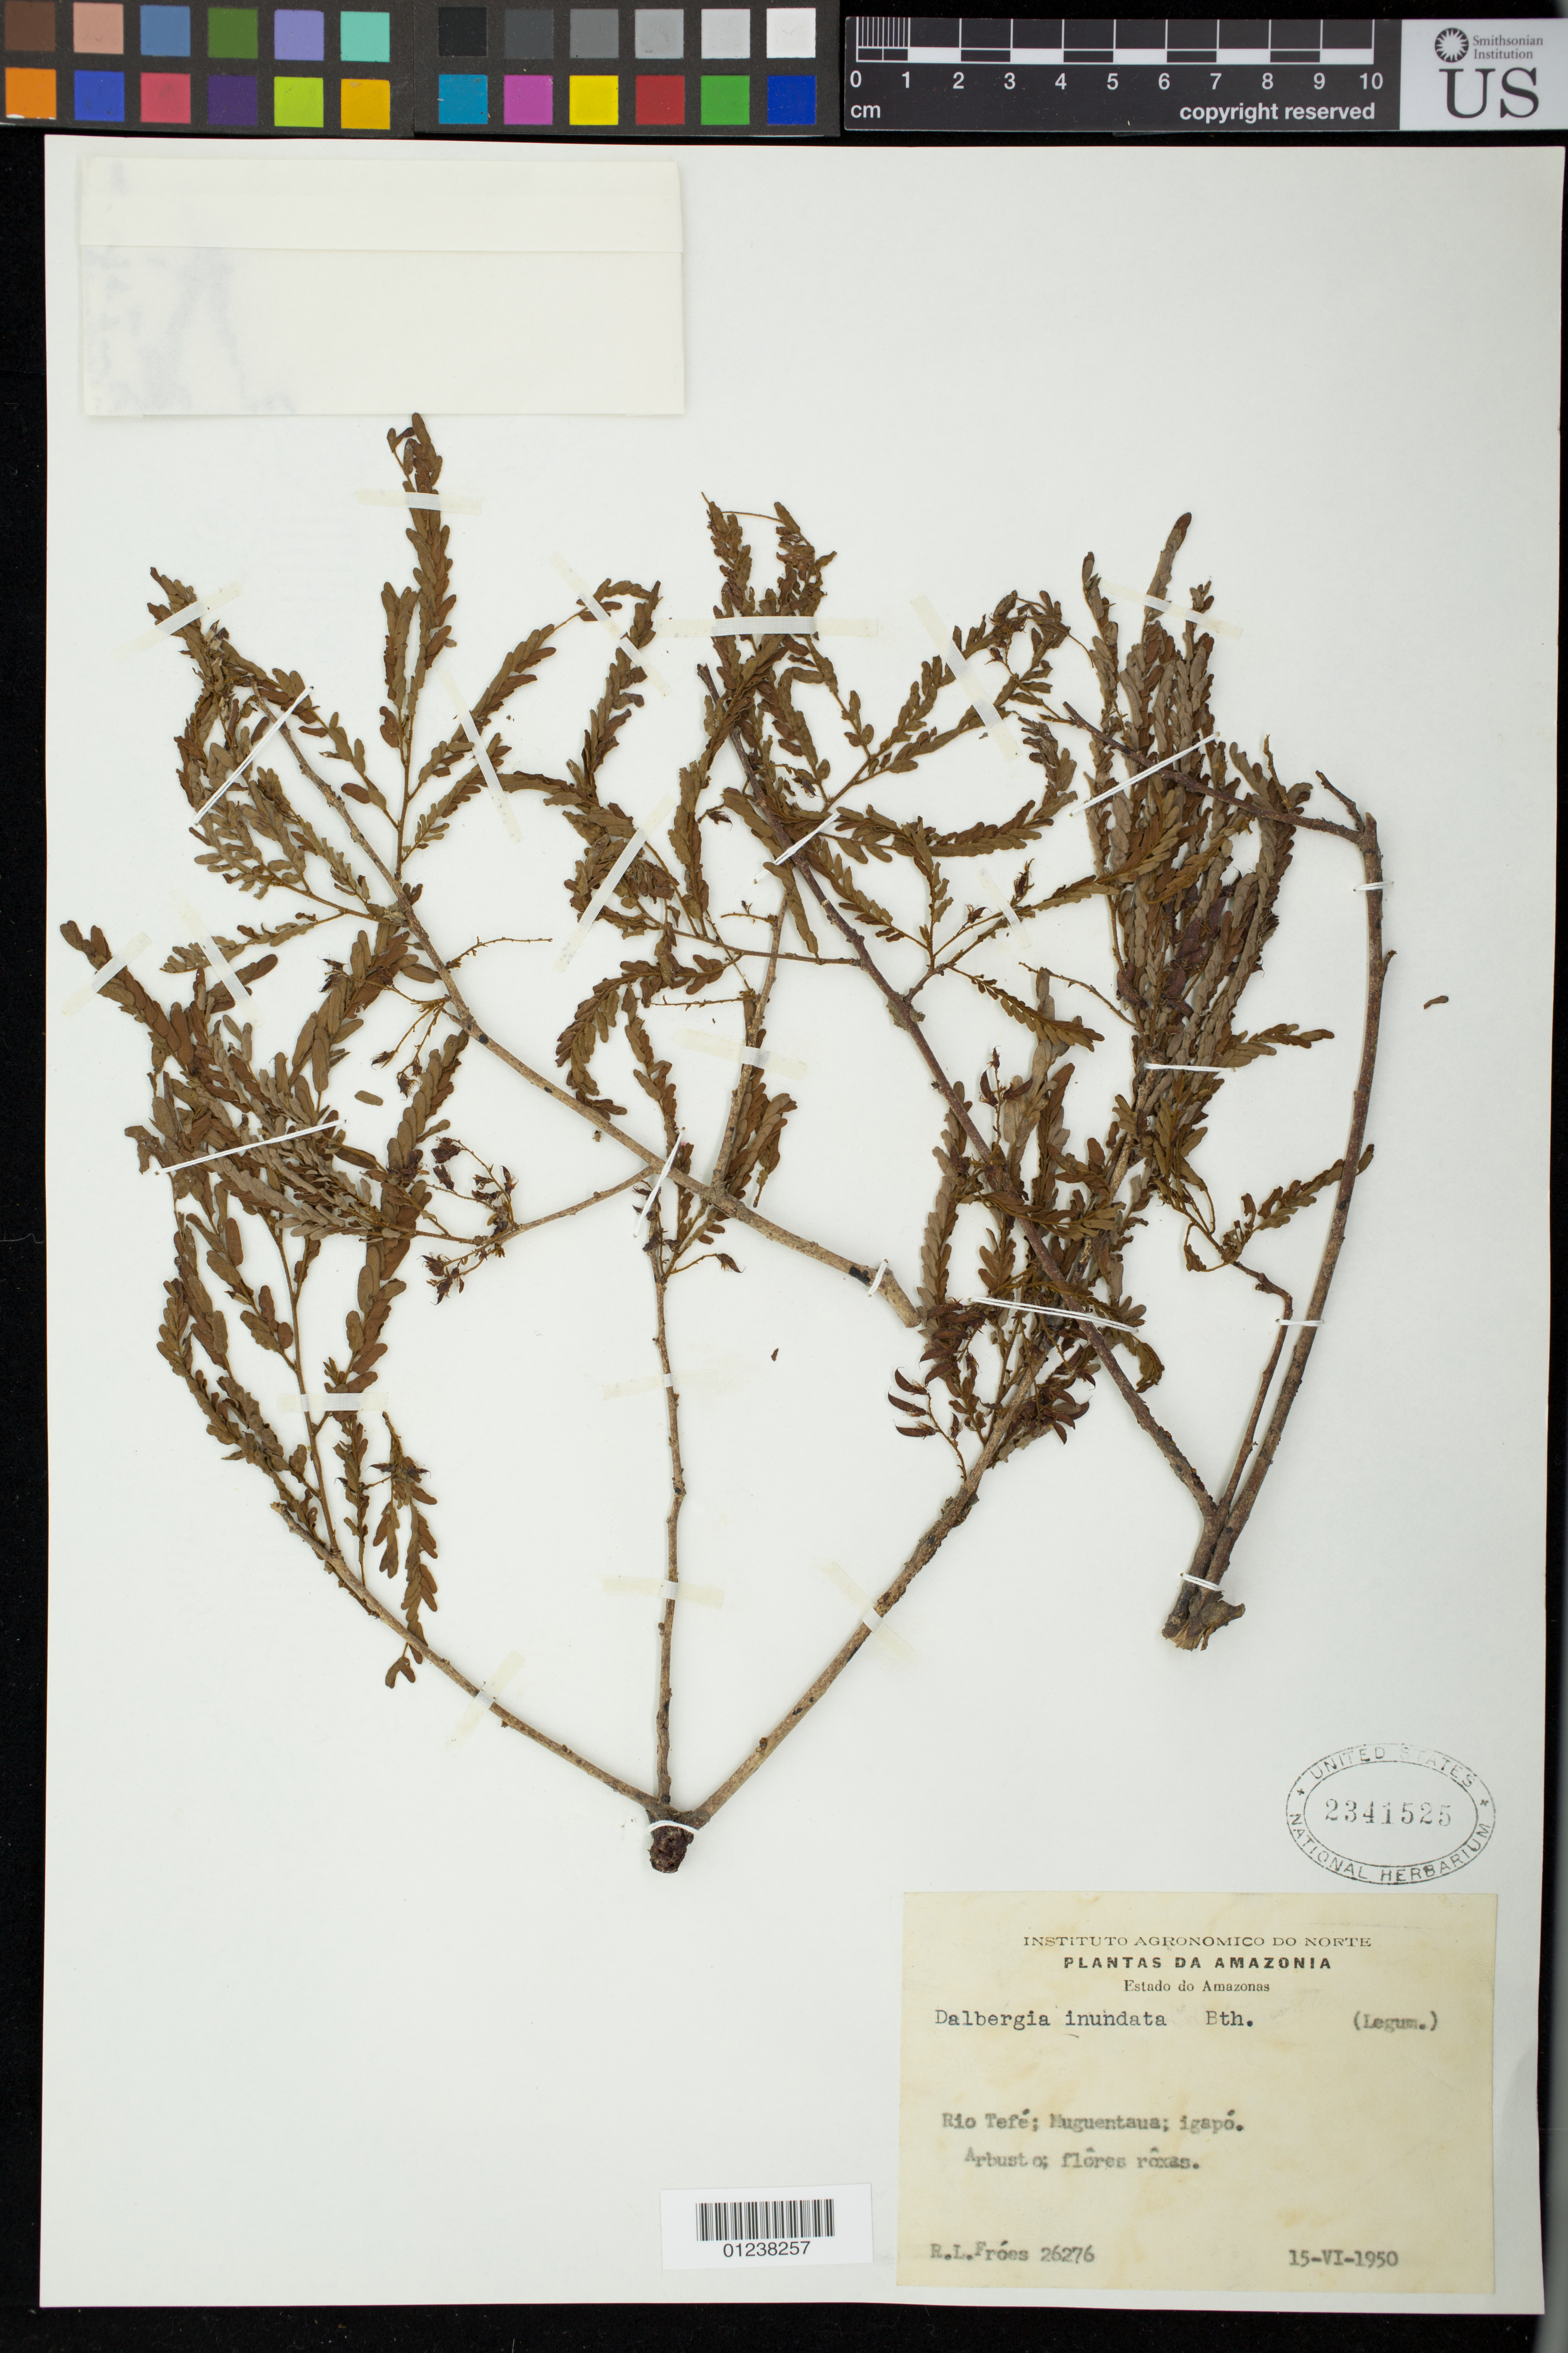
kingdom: Plantae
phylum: Tracheophyta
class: Magnoliopsida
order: Fabales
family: Fabaceae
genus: Dalbergia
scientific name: Dalbergia inundata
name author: Benth.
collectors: R. L. Fróes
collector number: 26276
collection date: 1950-06-15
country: Brazil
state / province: Amazonas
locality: Rio Tefe; Muguentaua; igapo.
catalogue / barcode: US 2341525